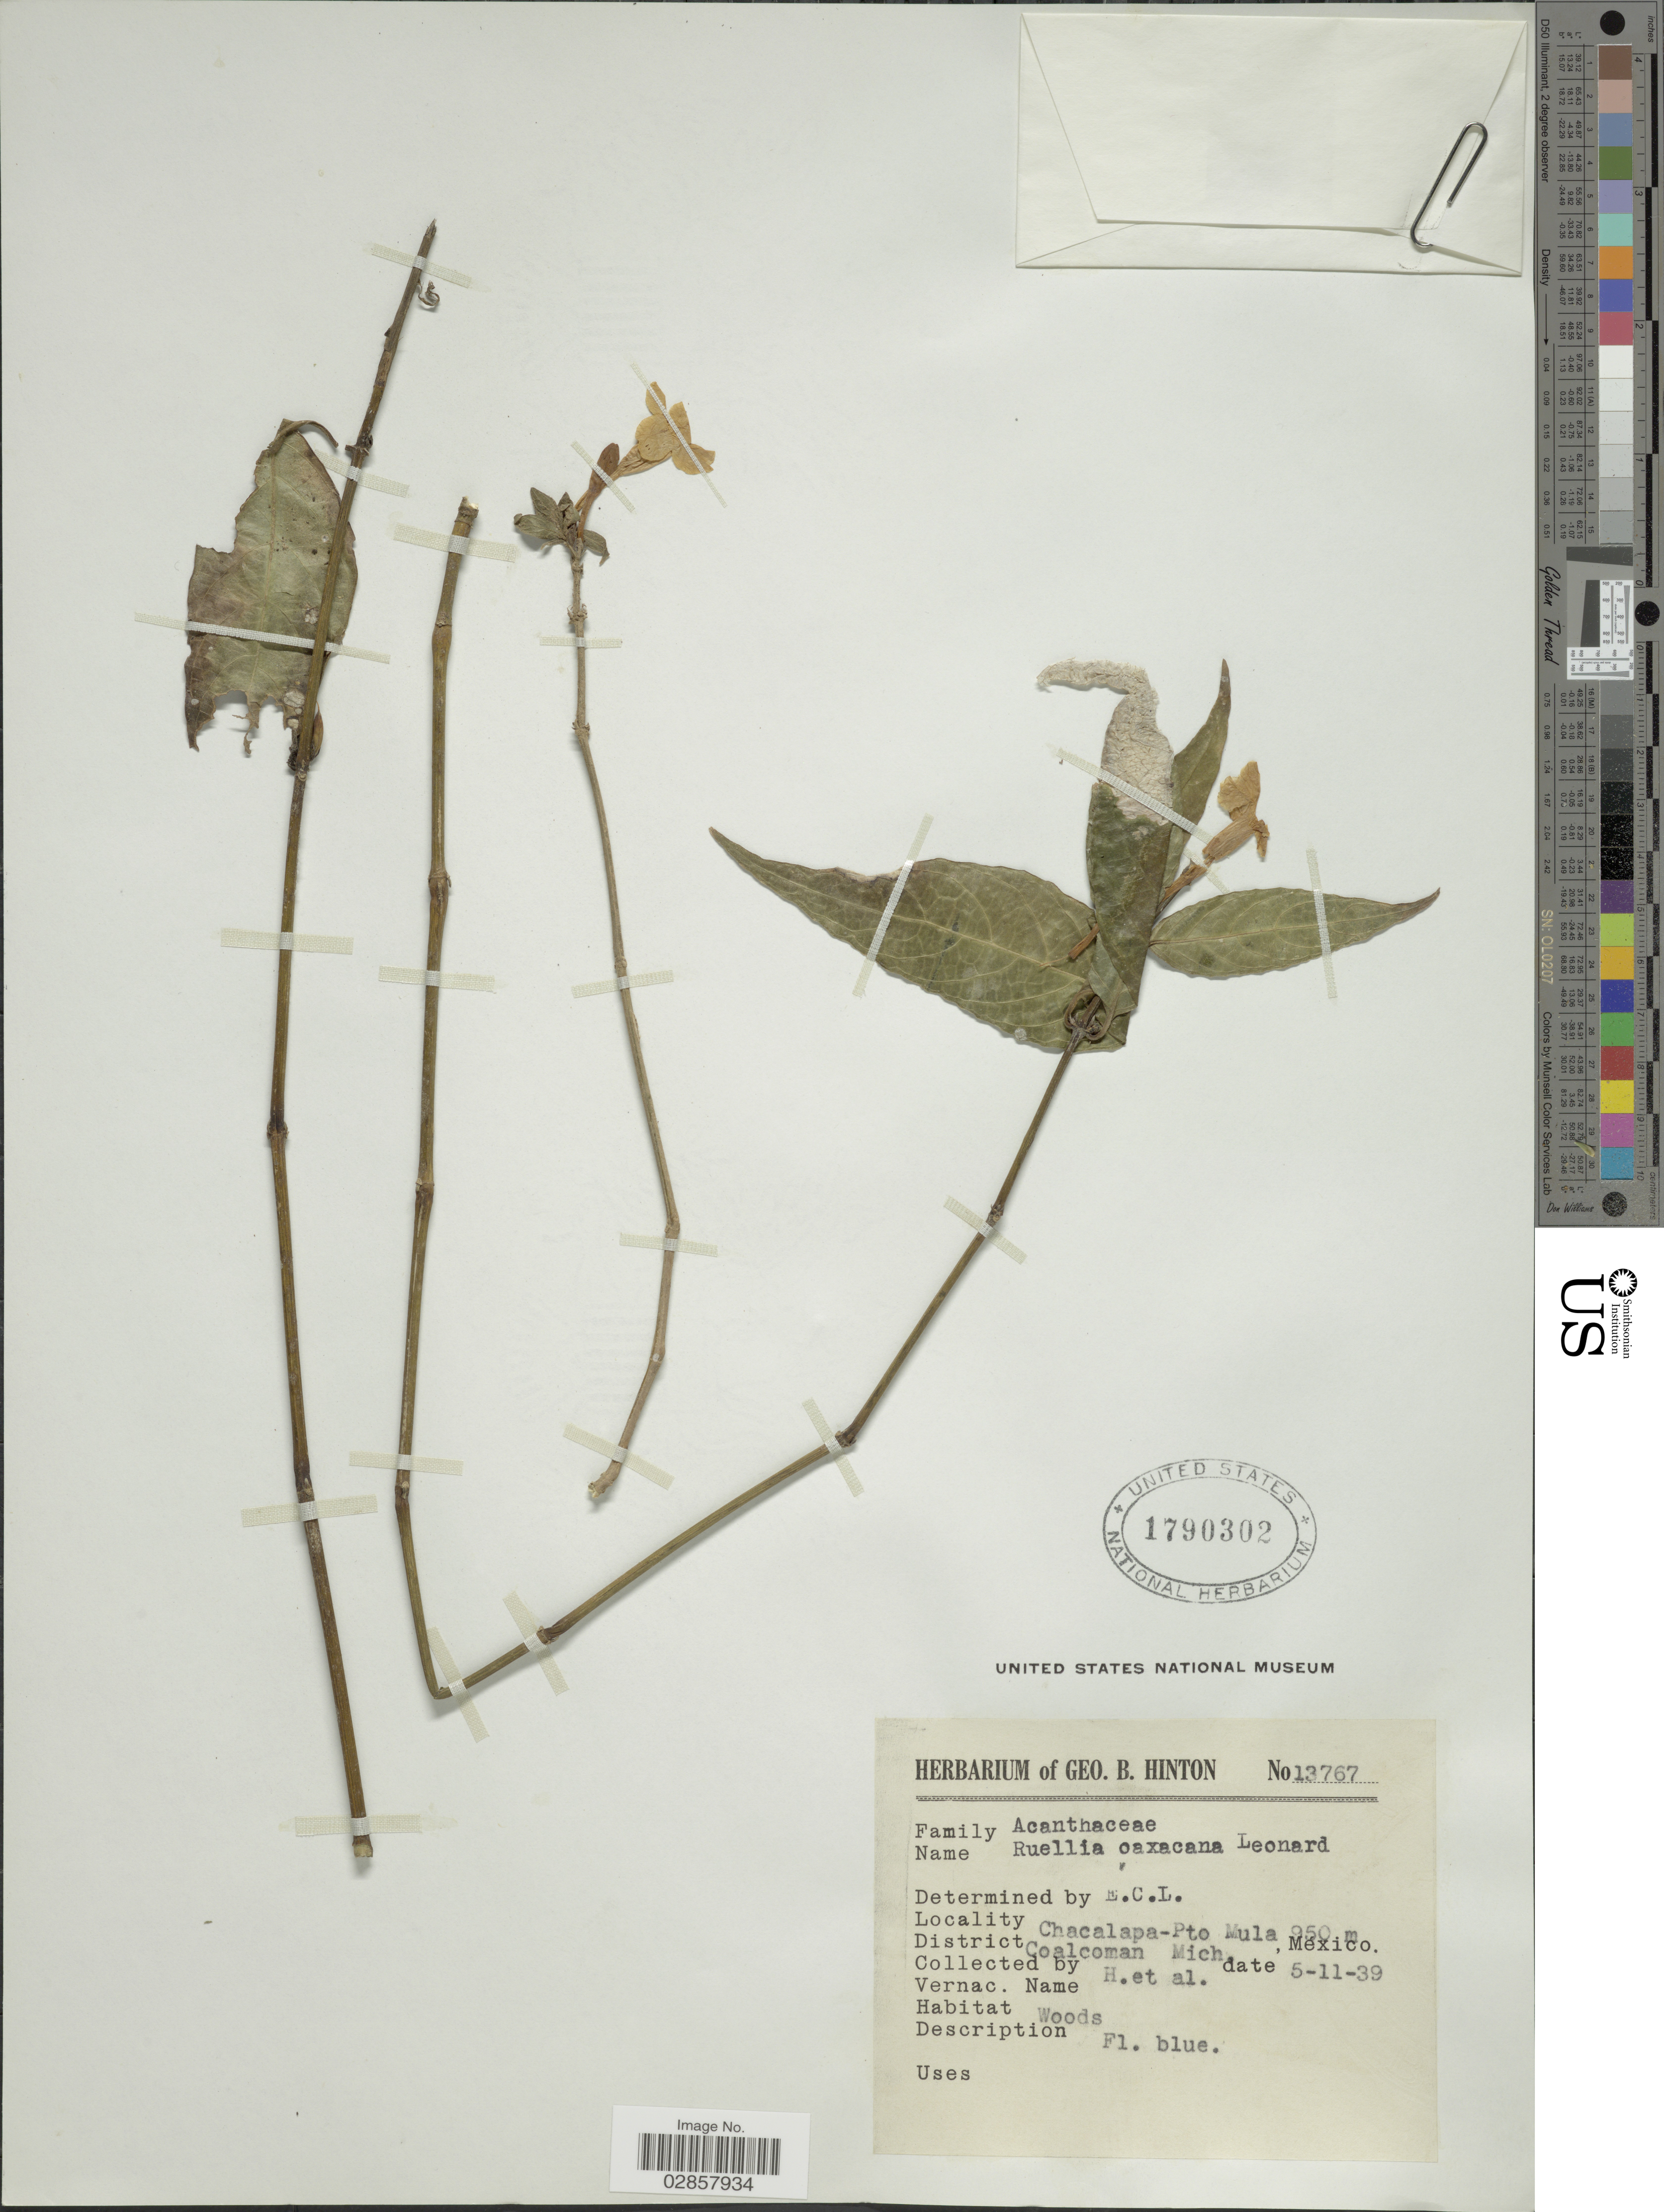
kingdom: Plantae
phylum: Tracheophyta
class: Magnoliopsida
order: Lamiales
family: Acanthaceae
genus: Ruellia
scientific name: Ruellia oaxacana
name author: Leonard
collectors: G. B. Hinton & et al.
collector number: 13767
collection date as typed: Transcribed d/m/y: 5/11/39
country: Mexico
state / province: Michoacán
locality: Chacalapa- Pto Mula. District Coalcoman.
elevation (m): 950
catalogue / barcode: US 1790302